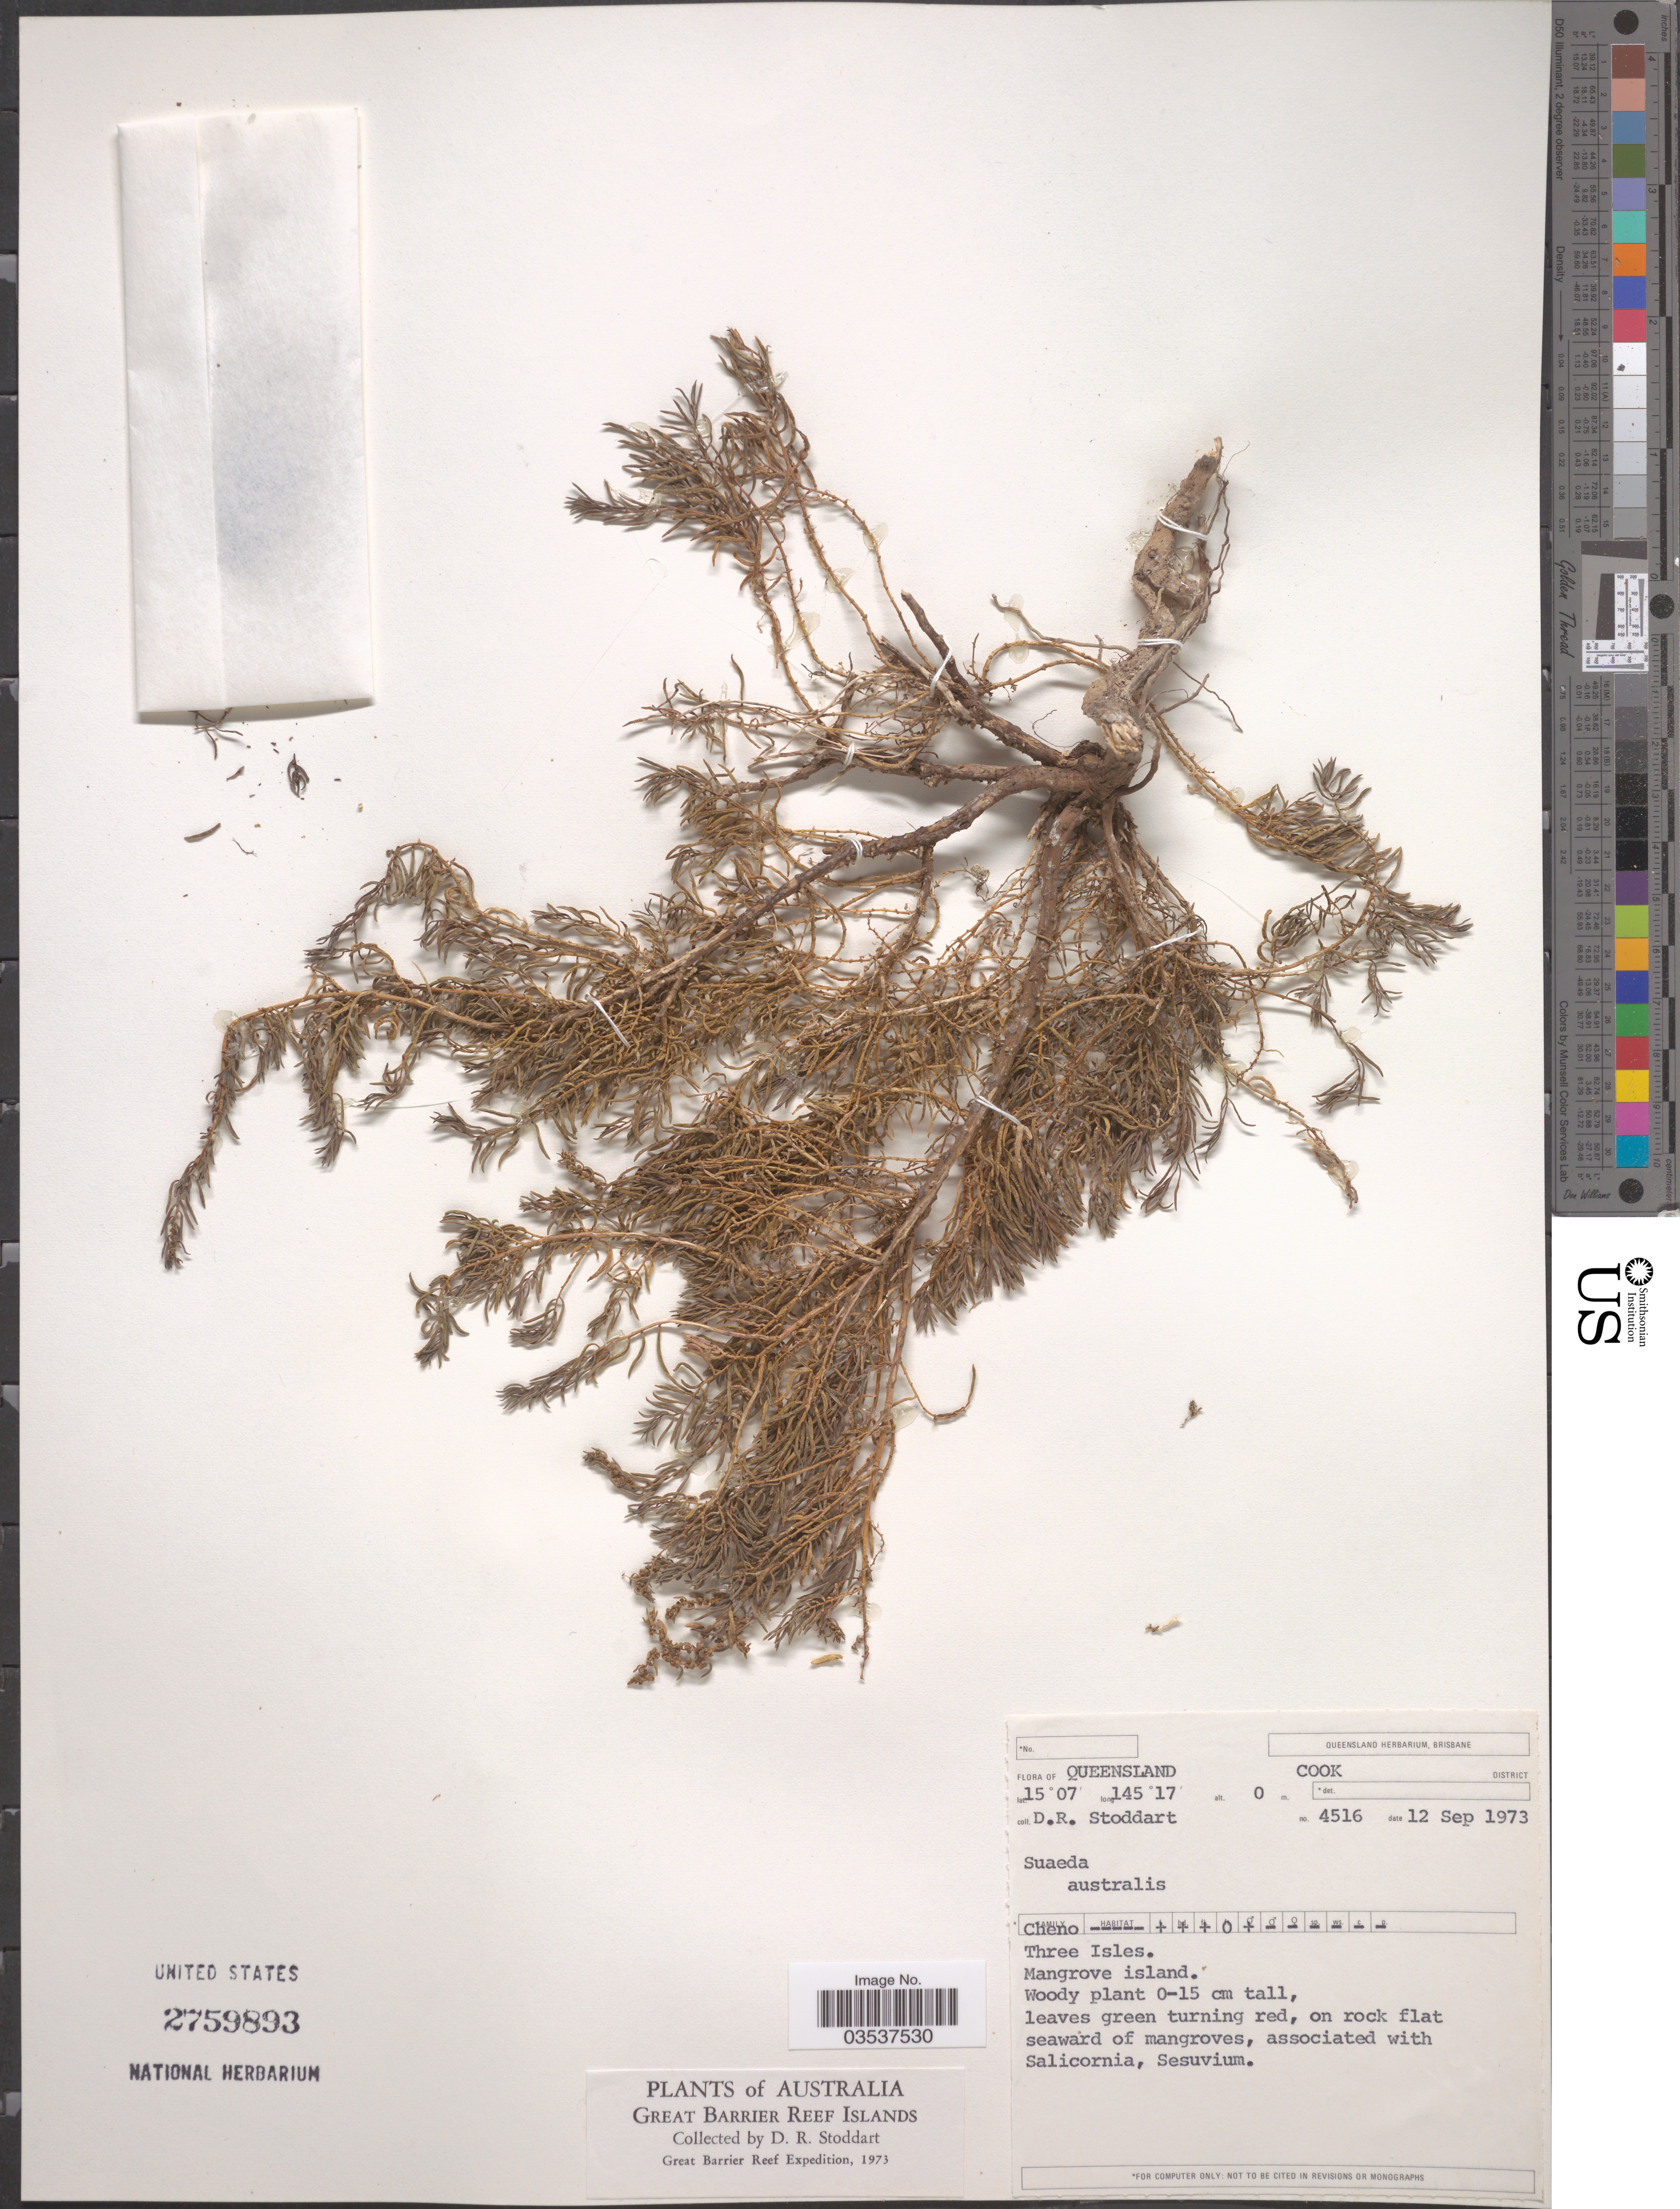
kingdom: Plantae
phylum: Tracheophyta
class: Magnoliopsida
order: Caryophyllales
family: Amaranthaceae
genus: Suaeda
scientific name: Suaeda australis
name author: (R. Br.) Moq.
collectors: D. R. Stoddart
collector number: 4516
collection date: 1973-09-12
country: Australia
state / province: Queensland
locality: Great Barrier Reef Islands. Cook District. Three Isles. Mangrove island.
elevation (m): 0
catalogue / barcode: US 2759893